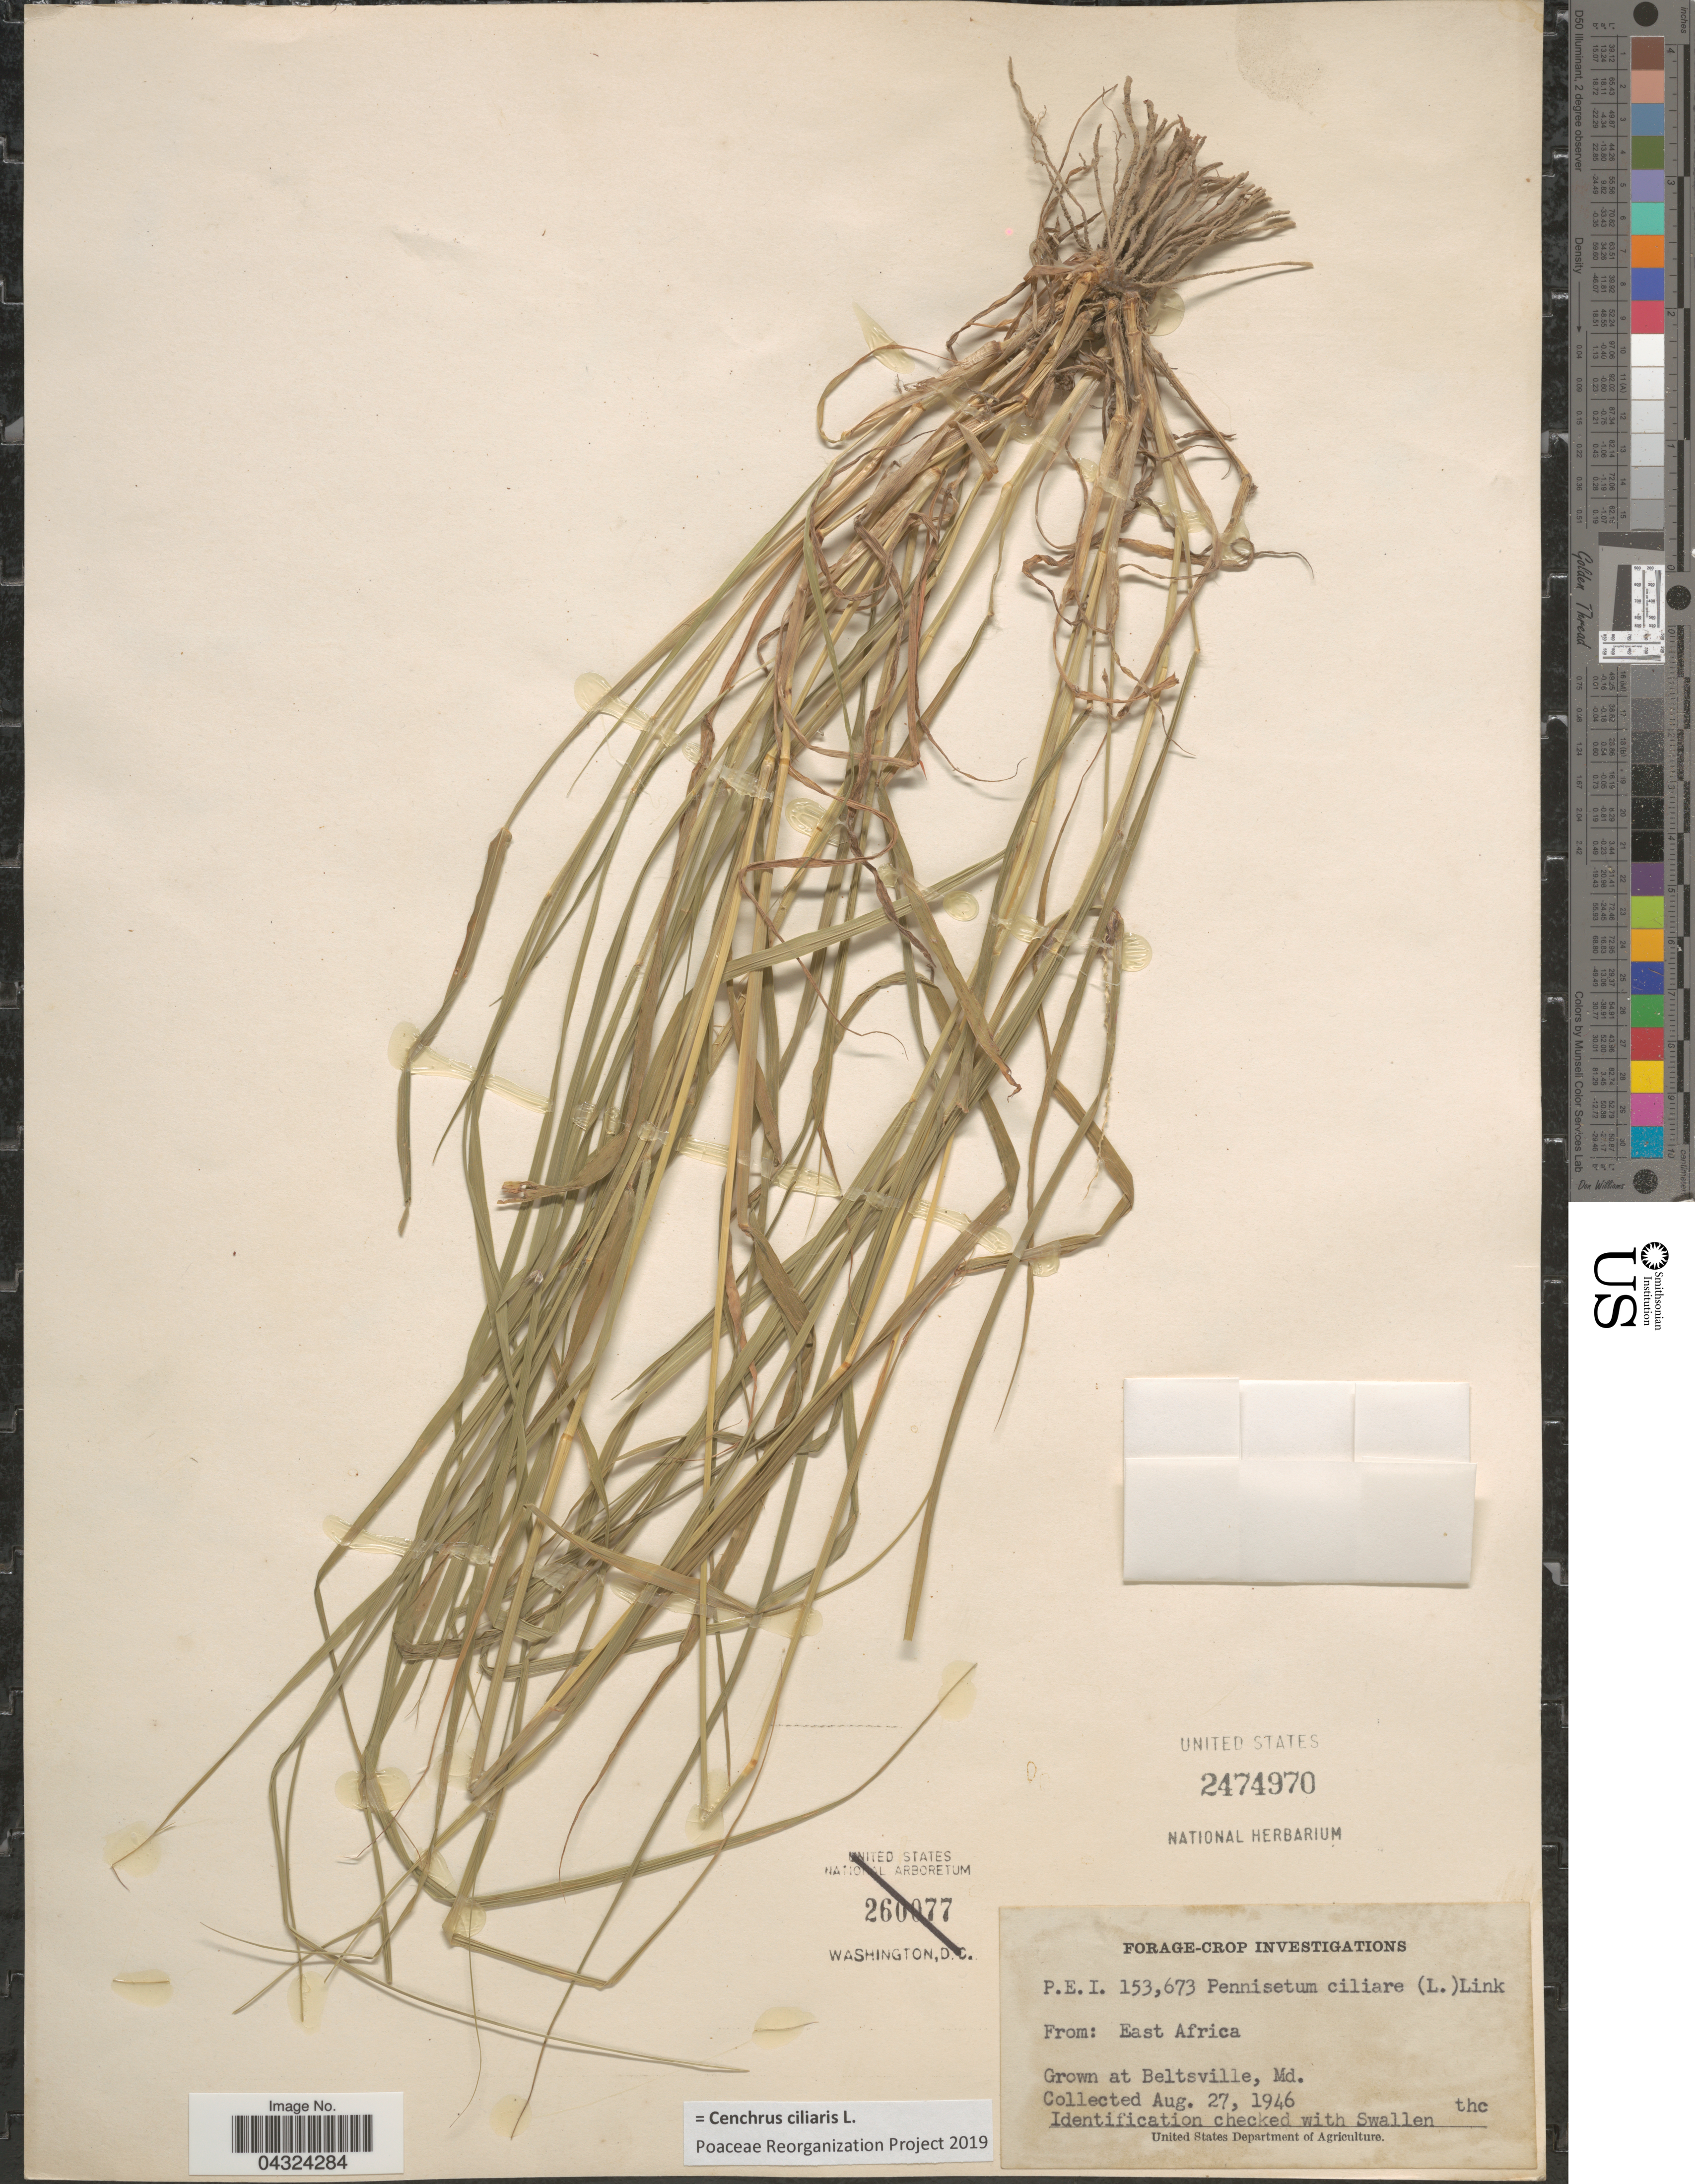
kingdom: Plantae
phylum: Tracheophyta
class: Liliopsida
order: Poales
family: Poaceae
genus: Cenchrus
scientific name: Cenchrus ciliaris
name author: L.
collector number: P.E.I. 153,673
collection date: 1946-08-27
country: United States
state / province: Maryland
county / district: Prince George's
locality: Grown at Beltsville.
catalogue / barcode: US 2474970